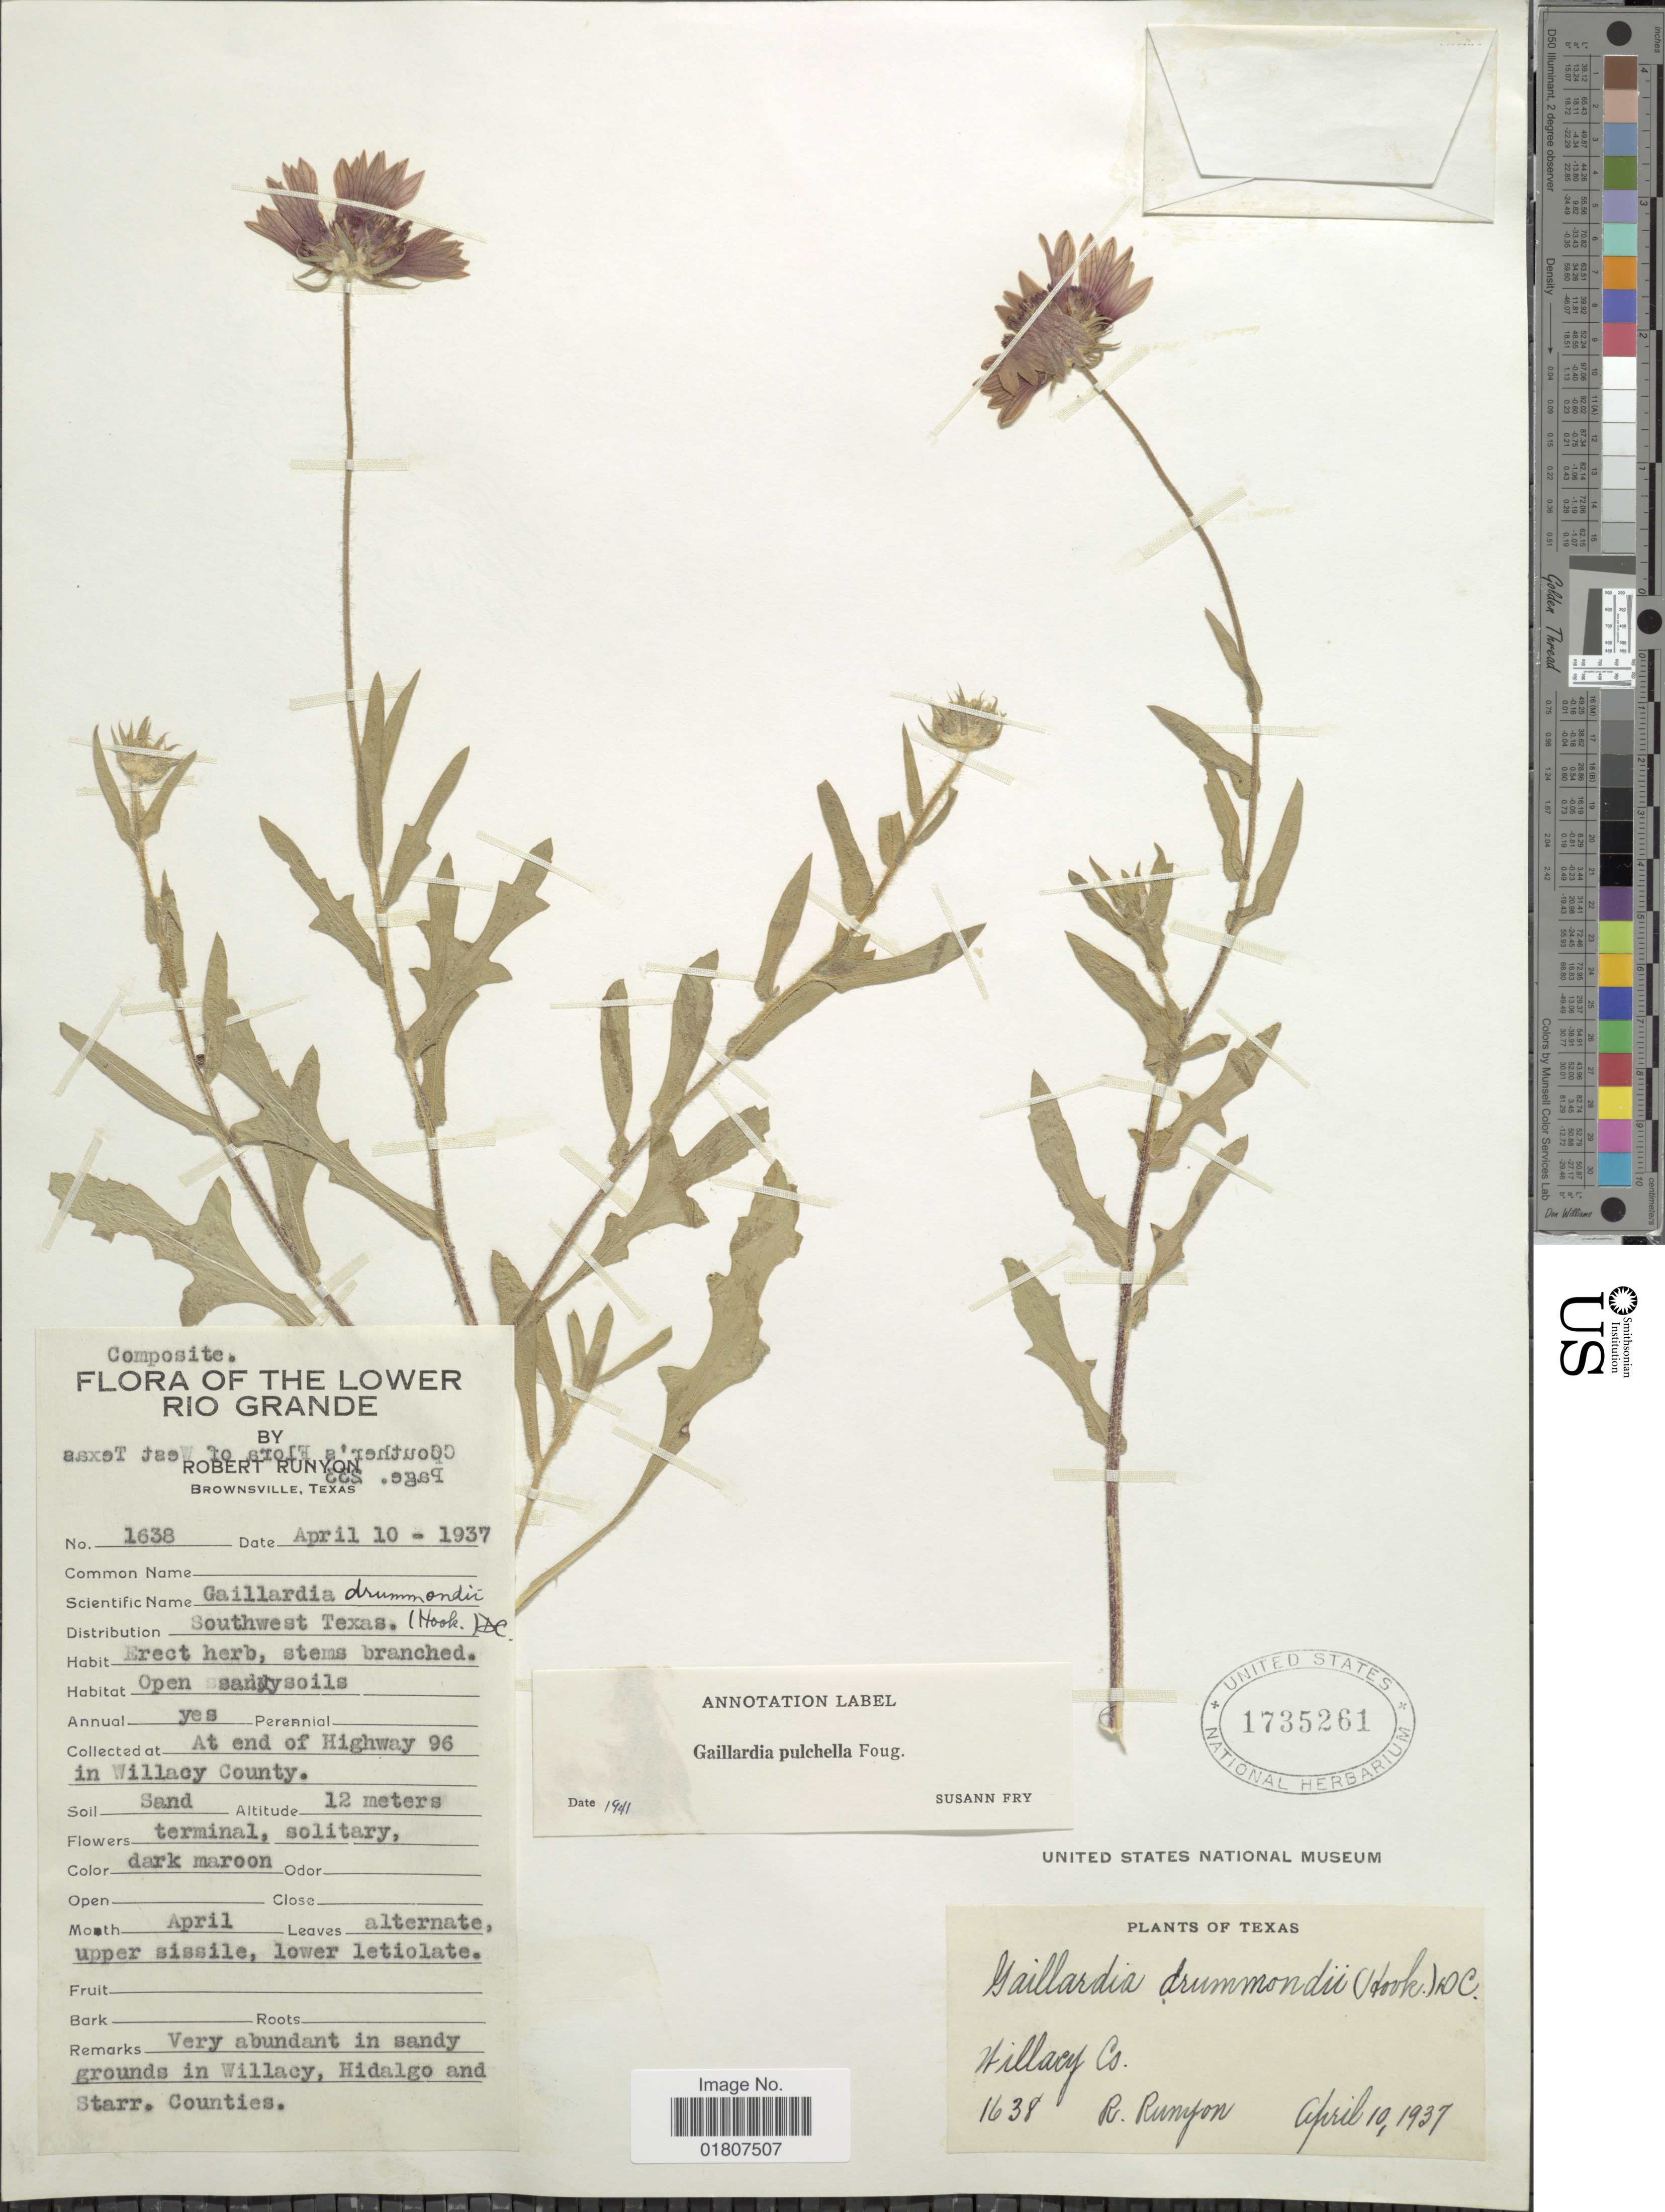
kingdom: Plantae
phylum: Tracheophyta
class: Magnoliopsida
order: Asterales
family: Asteraceae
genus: Gaillardia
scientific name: Gaillardia pulchella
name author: Foug.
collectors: R. Runyon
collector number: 1638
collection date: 1937-04-10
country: United States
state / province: Texas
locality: Lower Rio Grande. At end of Highway 96 in Willacy County. Hillary Co.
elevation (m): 12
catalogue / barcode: US 1735261